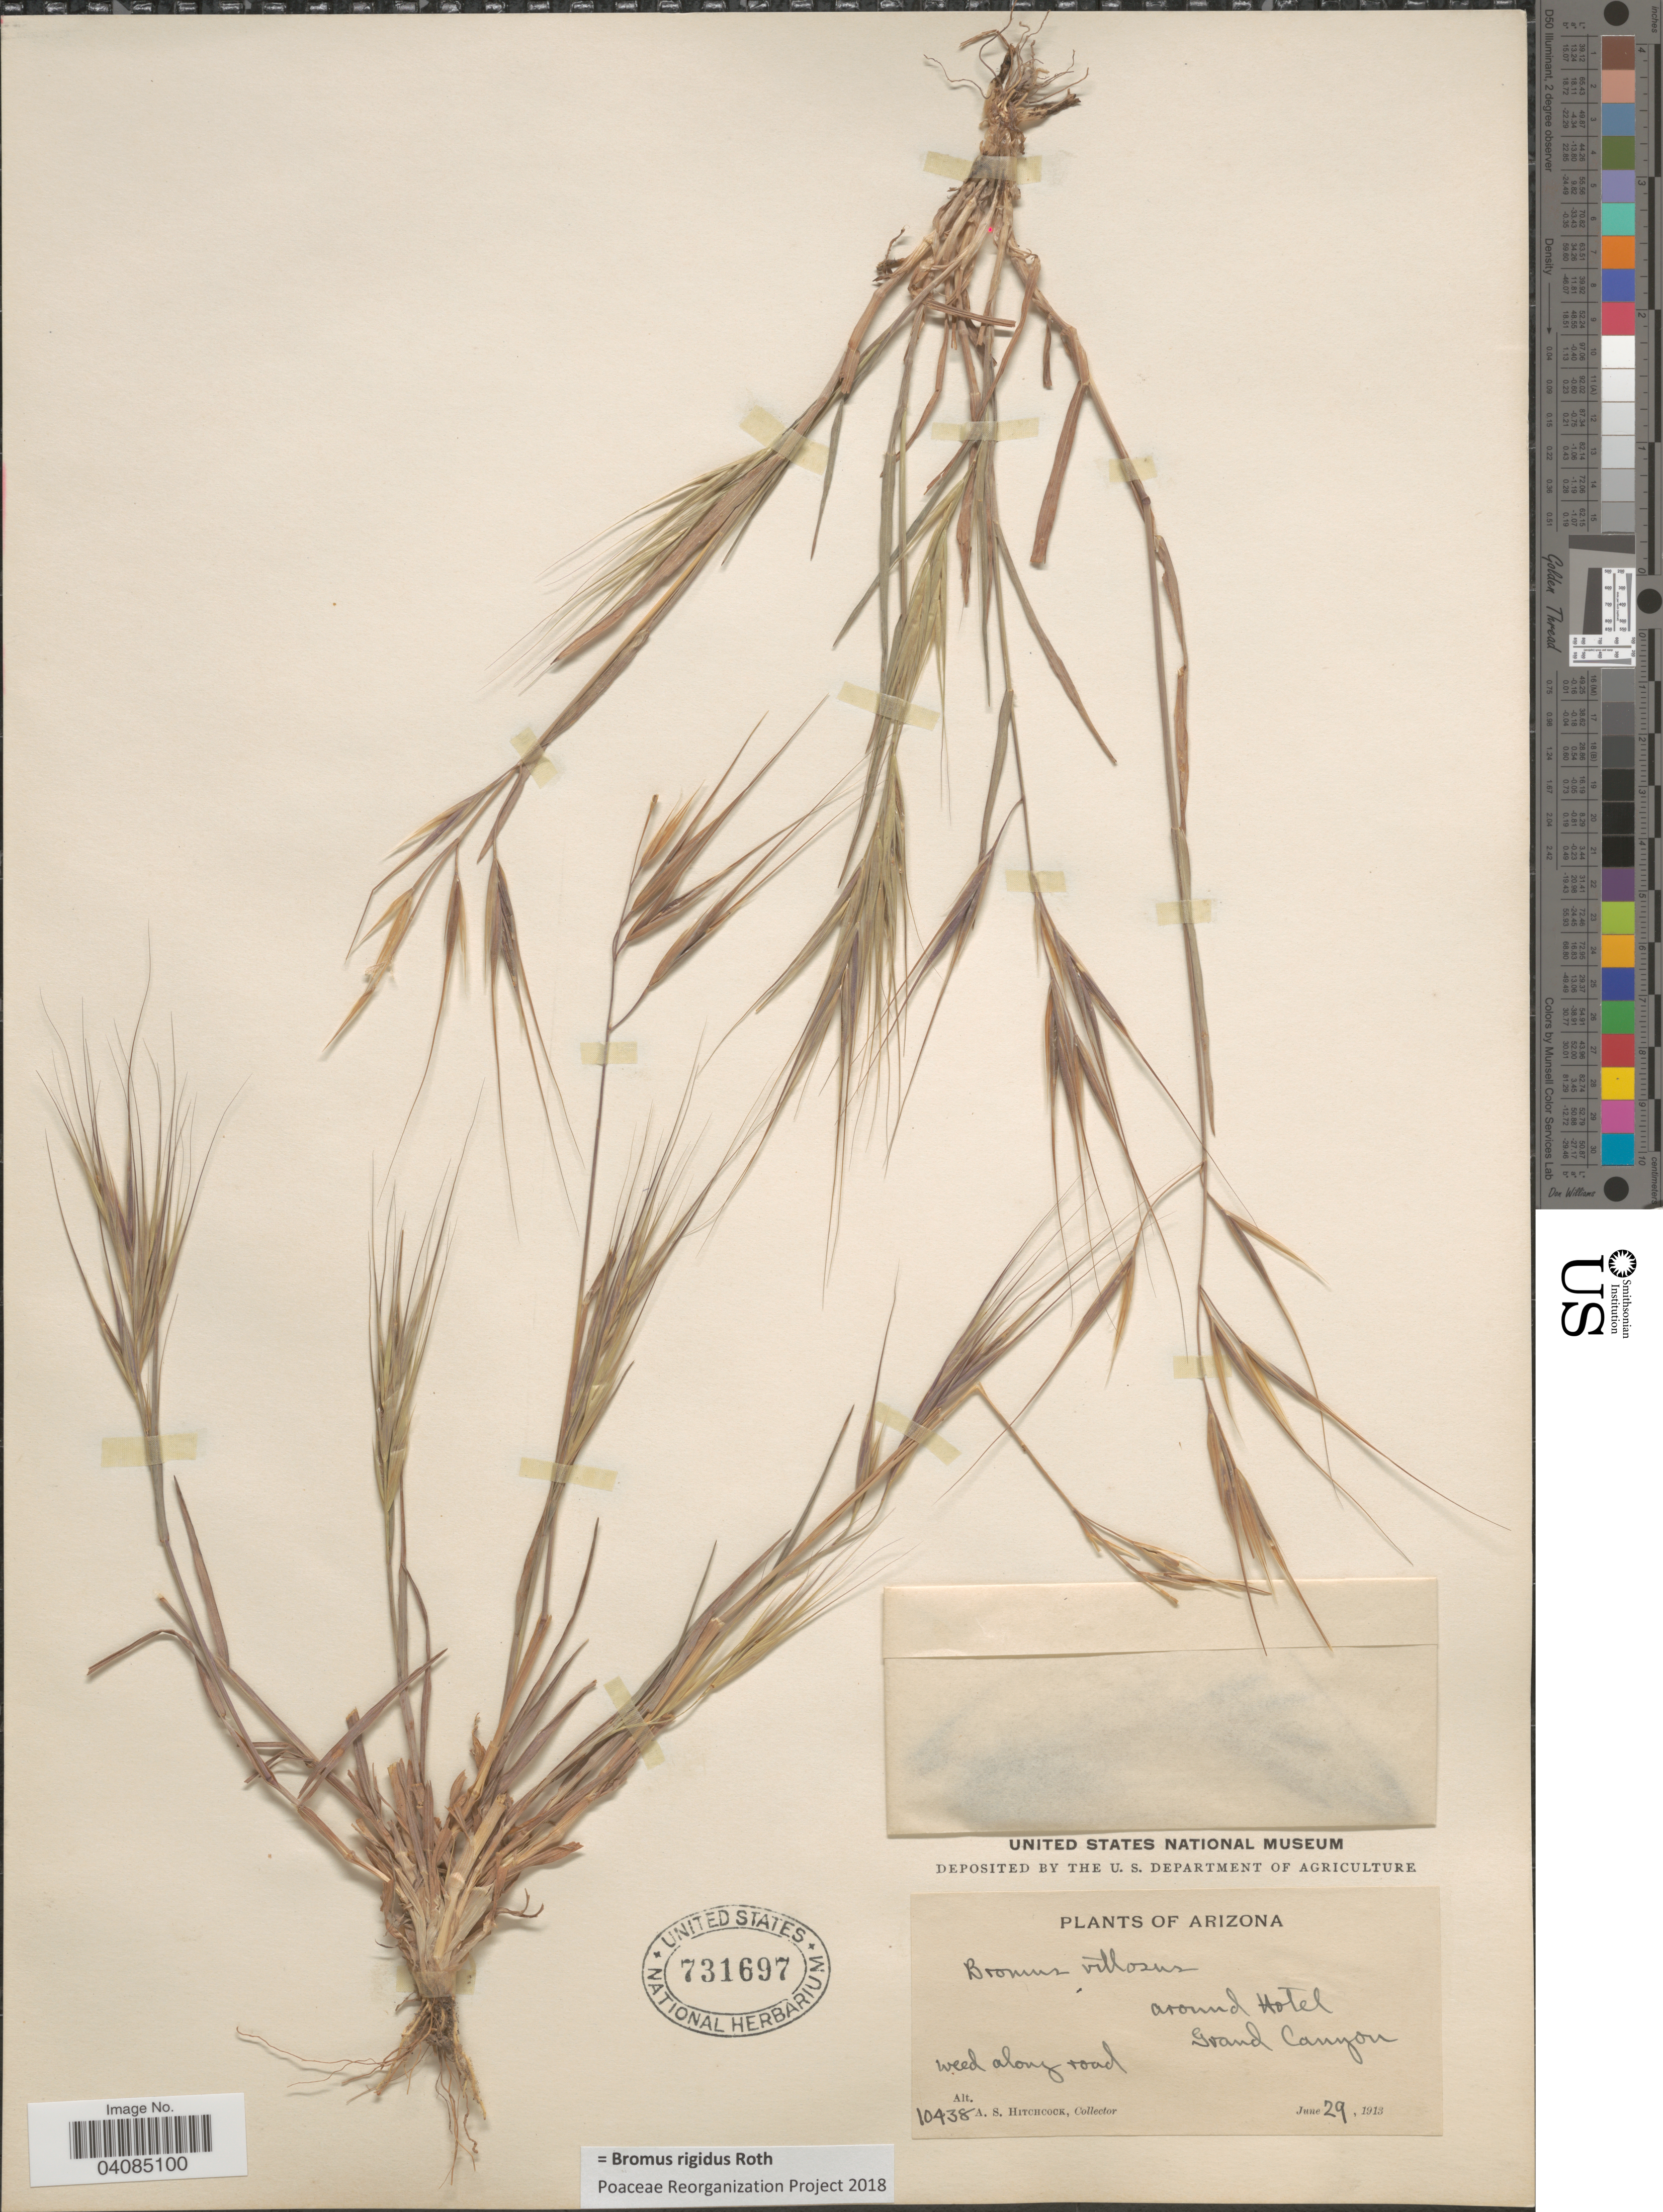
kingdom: Plantae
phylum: Tracheophyta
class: Liliopsida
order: Poales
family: Poaceae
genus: Bromus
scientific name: Bromus rigidus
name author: Roth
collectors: A. S. Hitchcock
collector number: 10438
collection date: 1913-06-29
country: United States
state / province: Arizona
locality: Around Hotel. Weed along road. Grand Canyon.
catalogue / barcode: US 731697